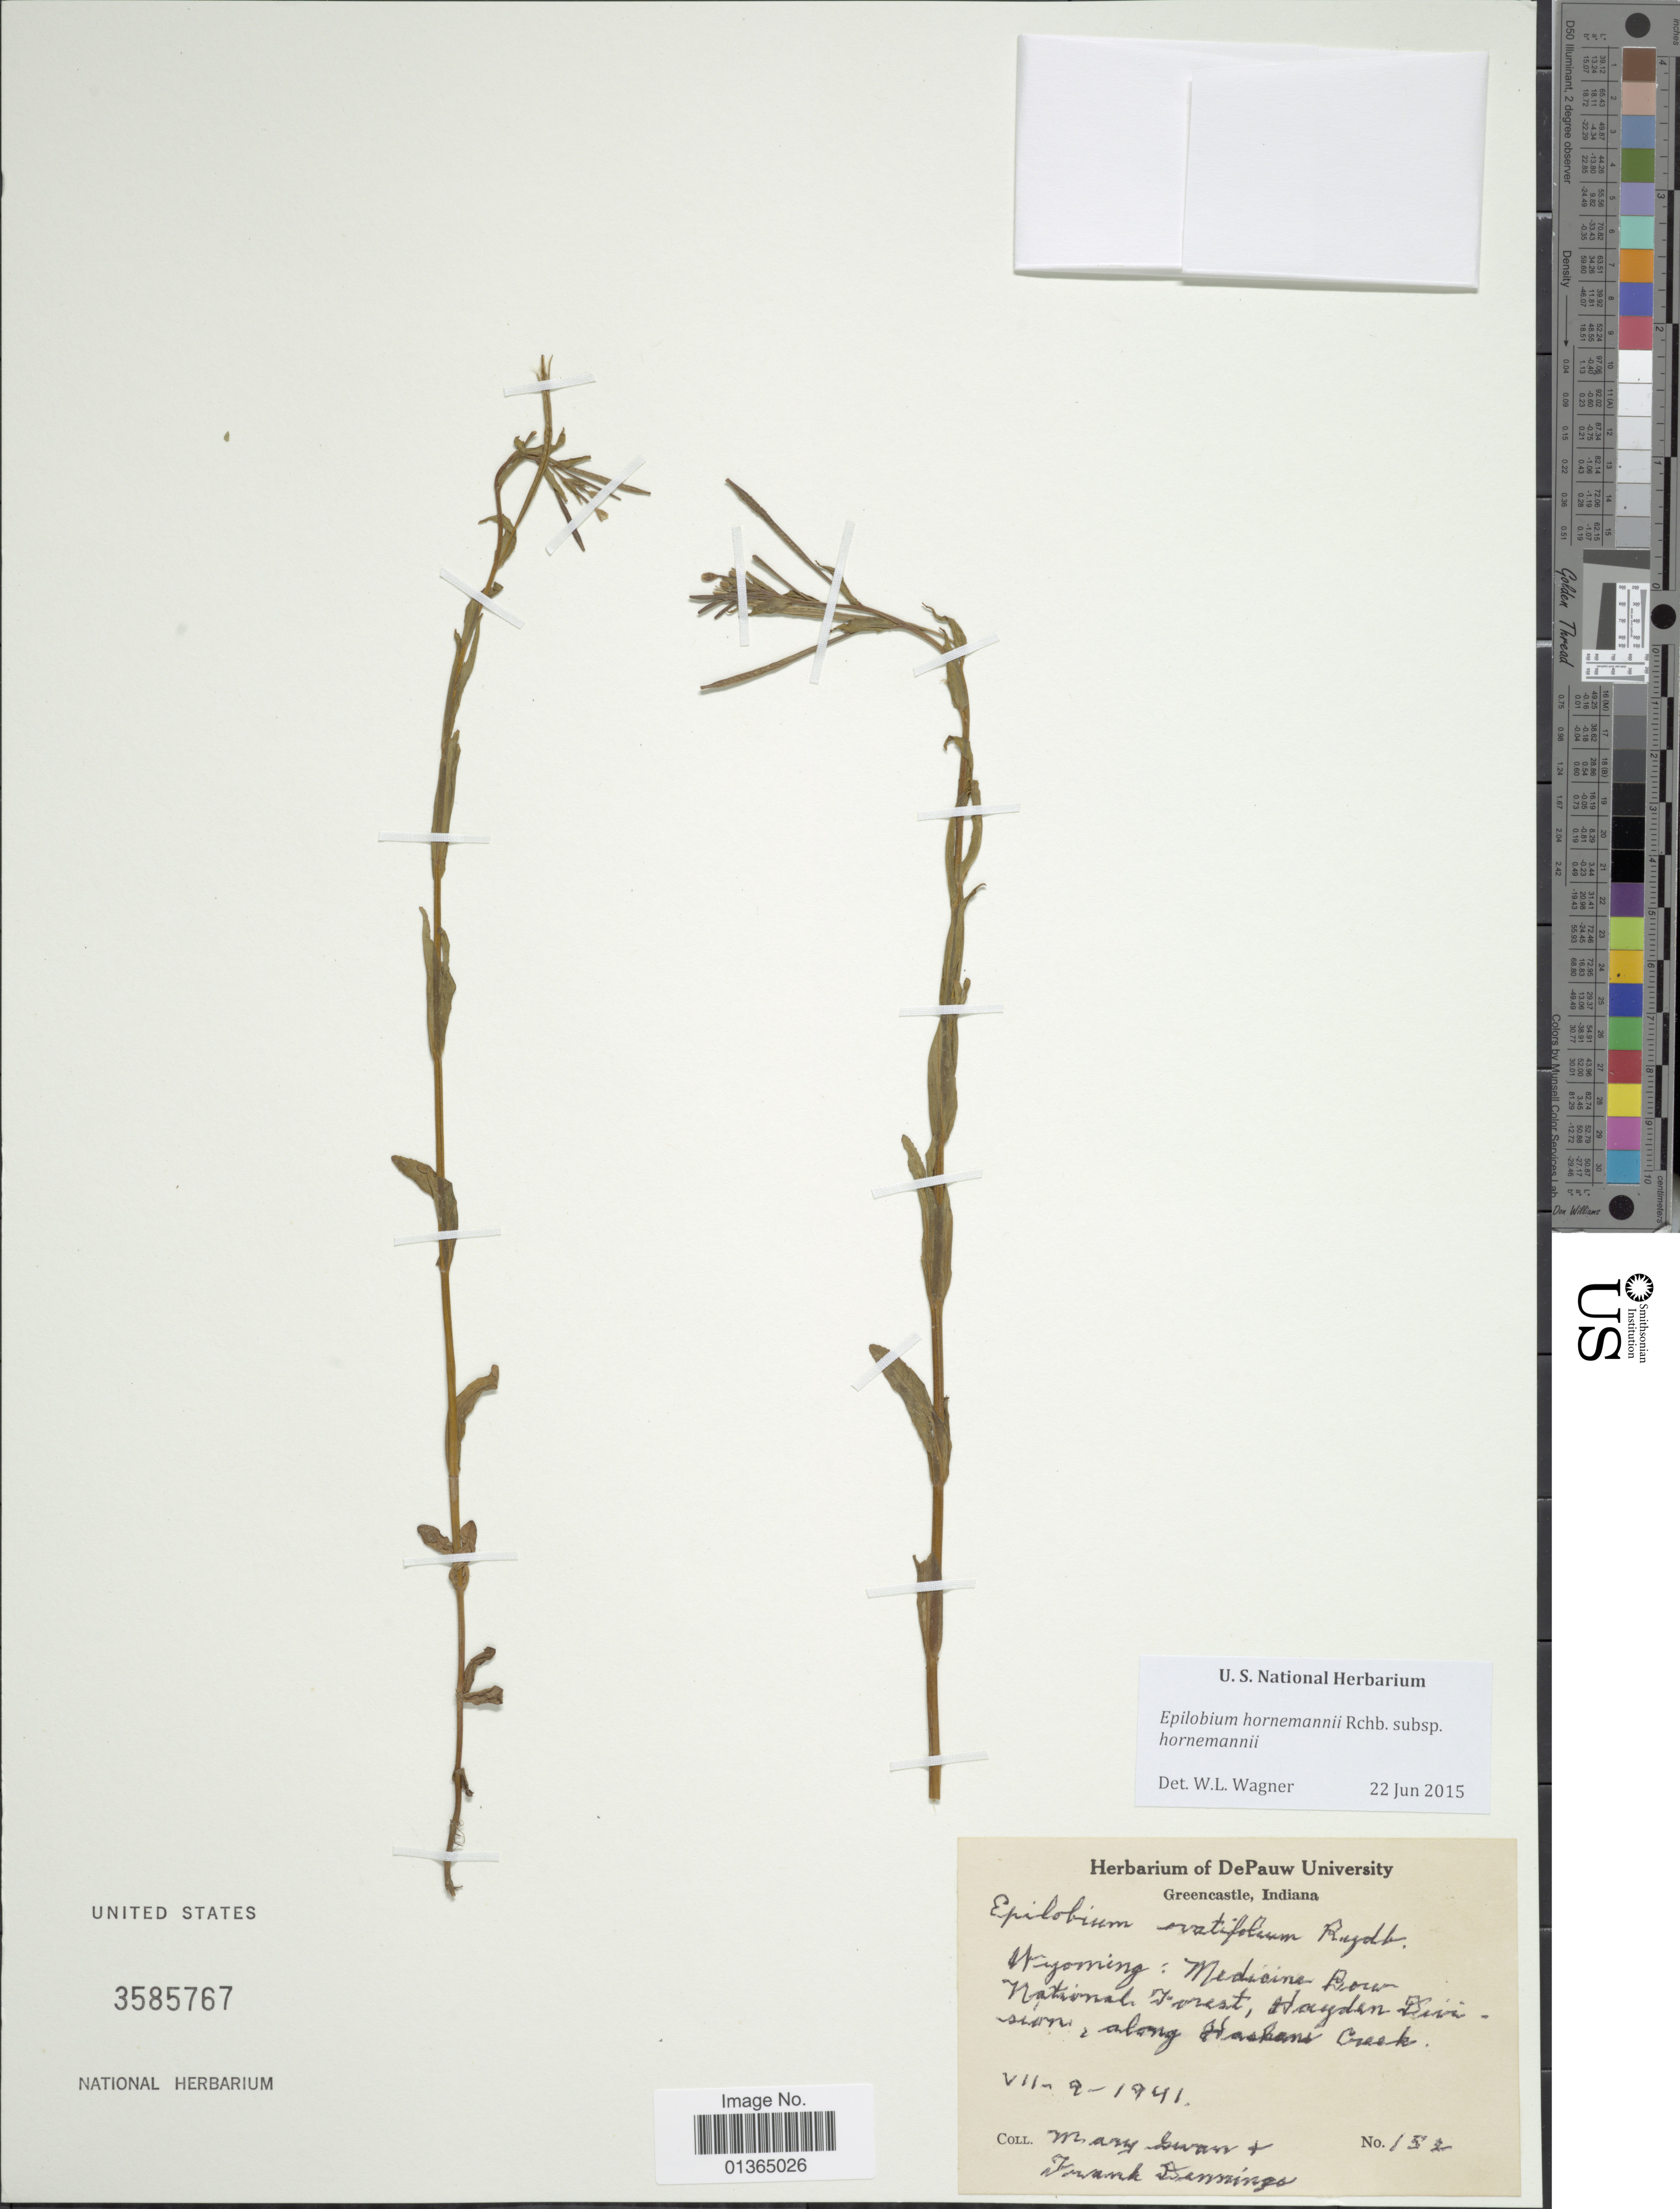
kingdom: Plantae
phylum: Tracheophyta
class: Magnoliopsida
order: Myrtales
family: Onagraceae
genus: Epilobium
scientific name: Epilobium hornemannii subsp. hornemannii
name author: Rchb.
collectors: M. Swan & F. Dennings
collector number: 152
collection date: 1941-07-09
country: United States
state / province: Wyoming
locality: Wyoming: Medicine Bow National Forest, Hayden Division, along Haskens Creek.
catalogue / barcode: US 3585767